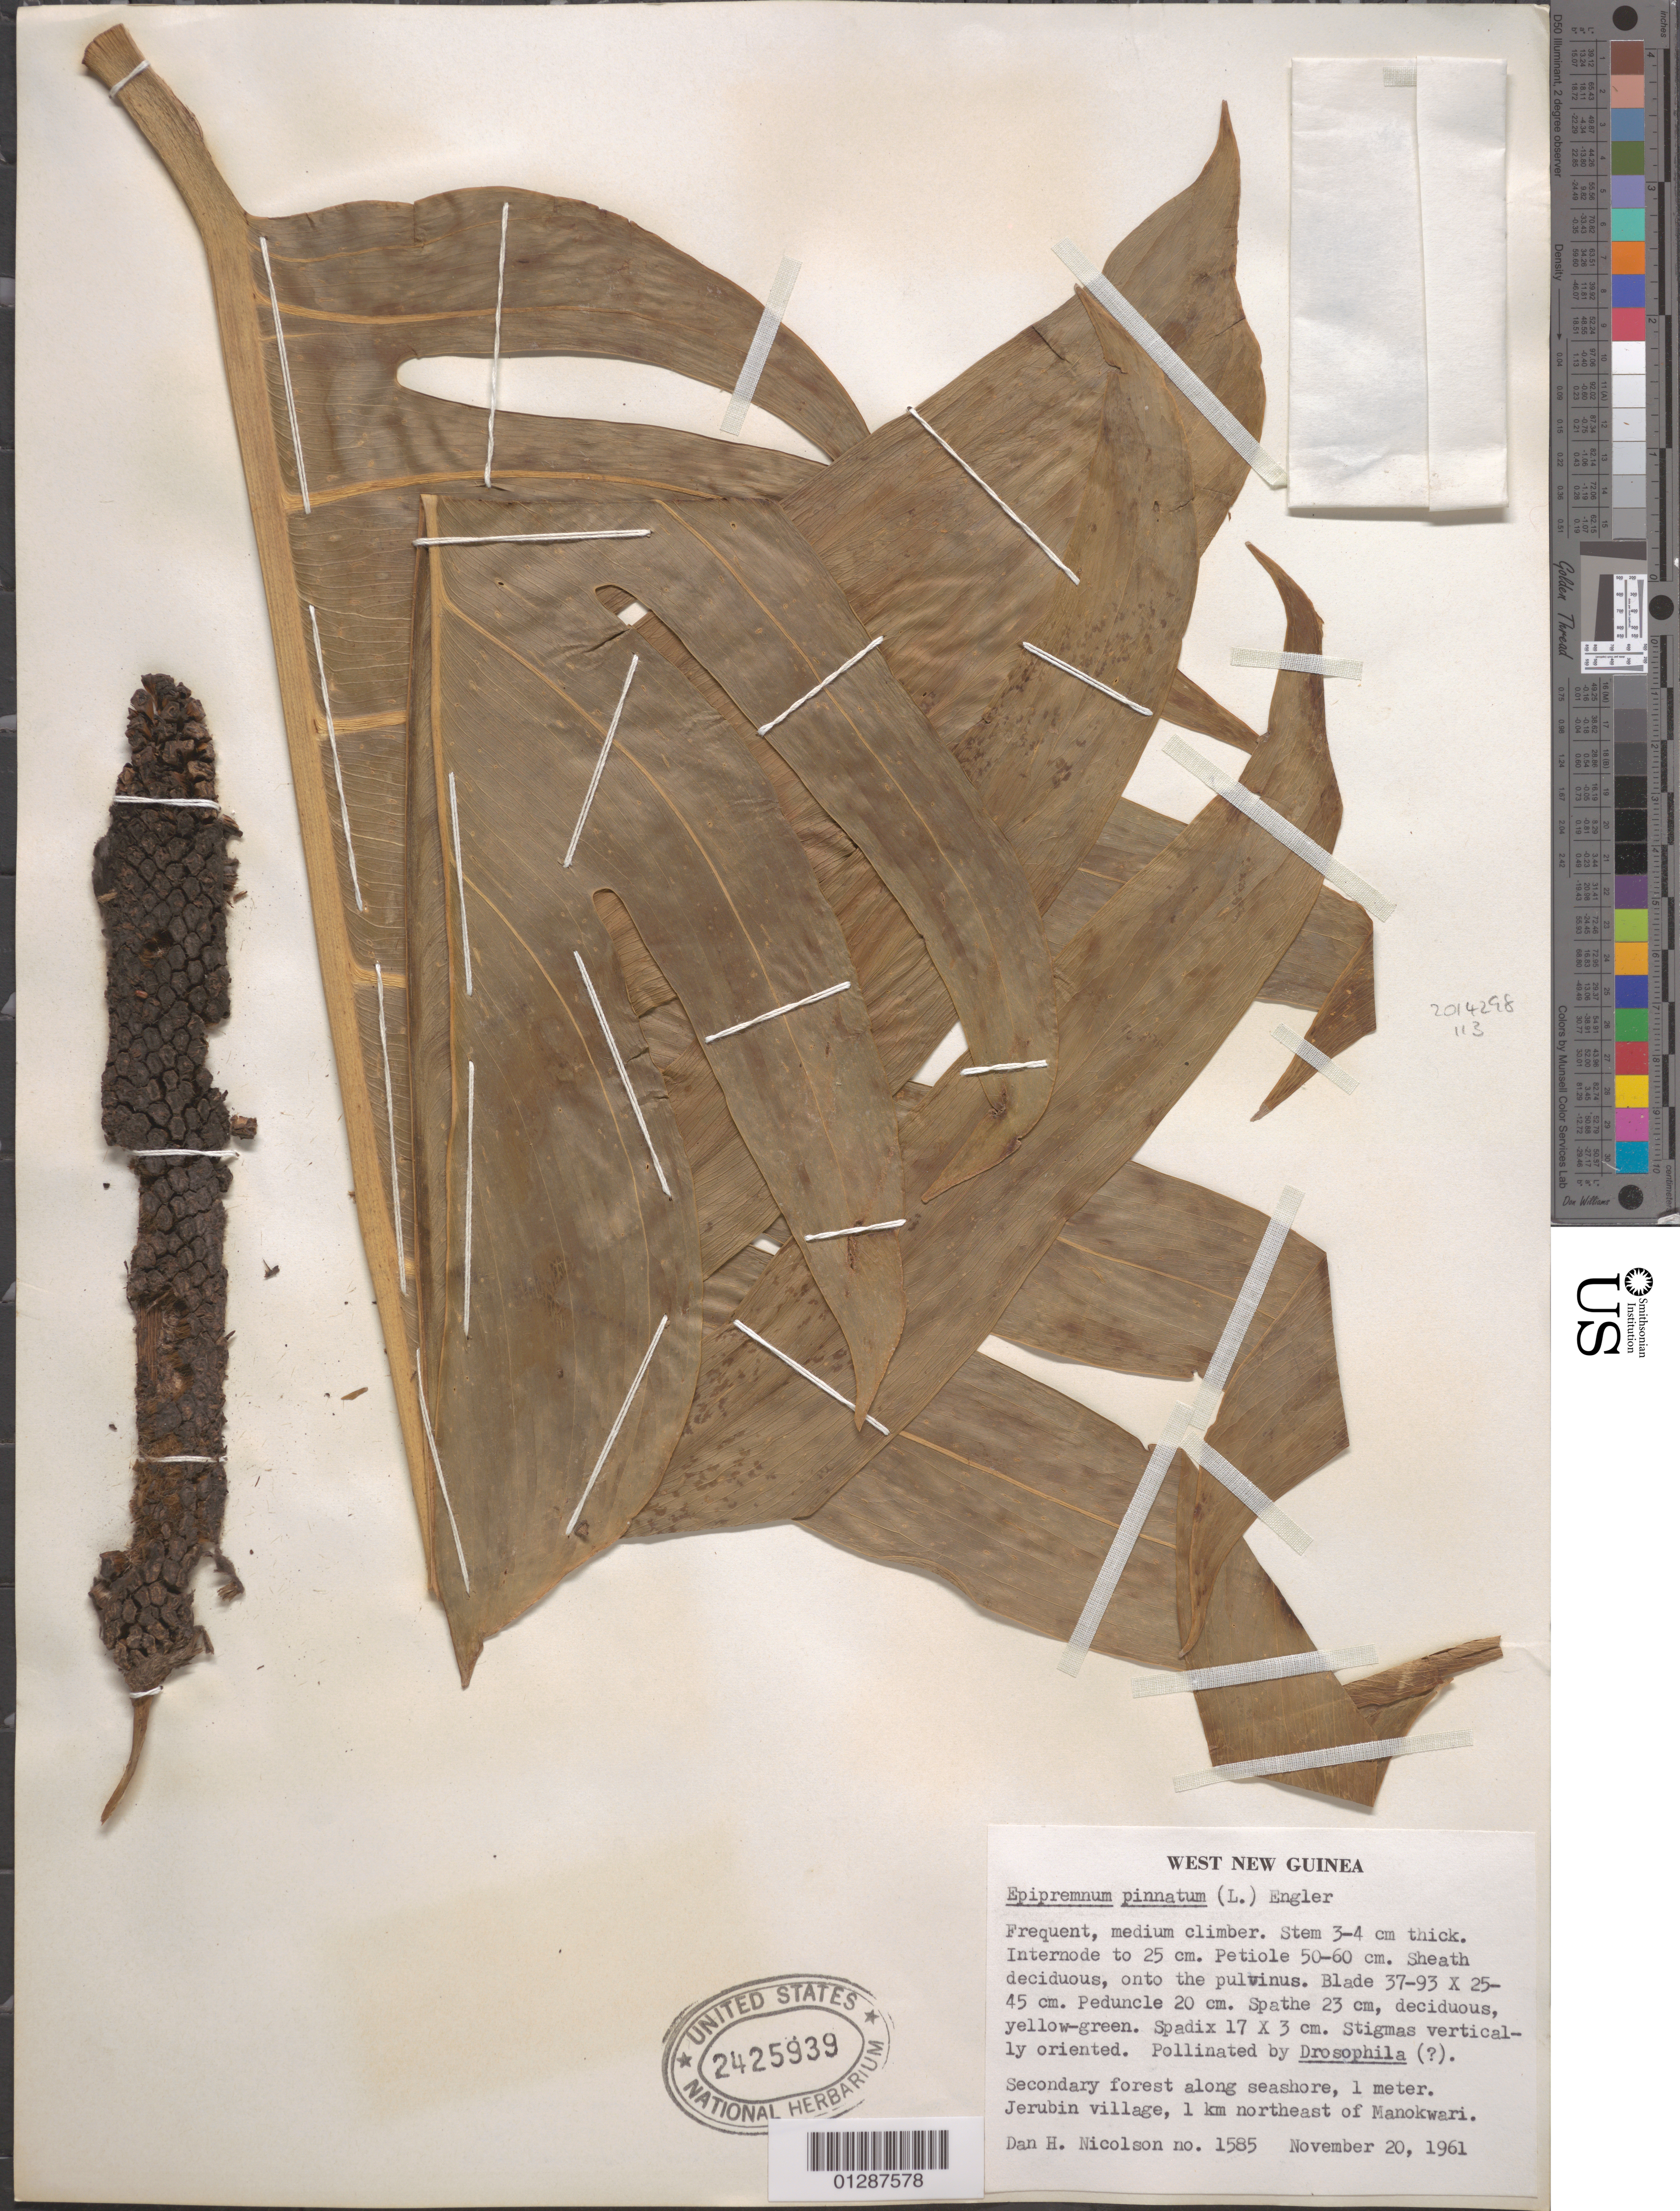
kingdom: Plantae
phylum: Tracheophyta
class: Liliopsida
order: Alismatales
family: Araceae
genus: Epipremnum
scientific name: Epipremnum pinnatum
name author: (L.) Engl.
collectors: D. H. Nicolson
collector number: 1585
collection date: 1961-11-20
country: Indonesia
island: New Guinea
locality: West New Guinea. Jerubin village, 1 km northeast of Manokwari.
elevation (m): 1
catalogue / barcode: US 2425939